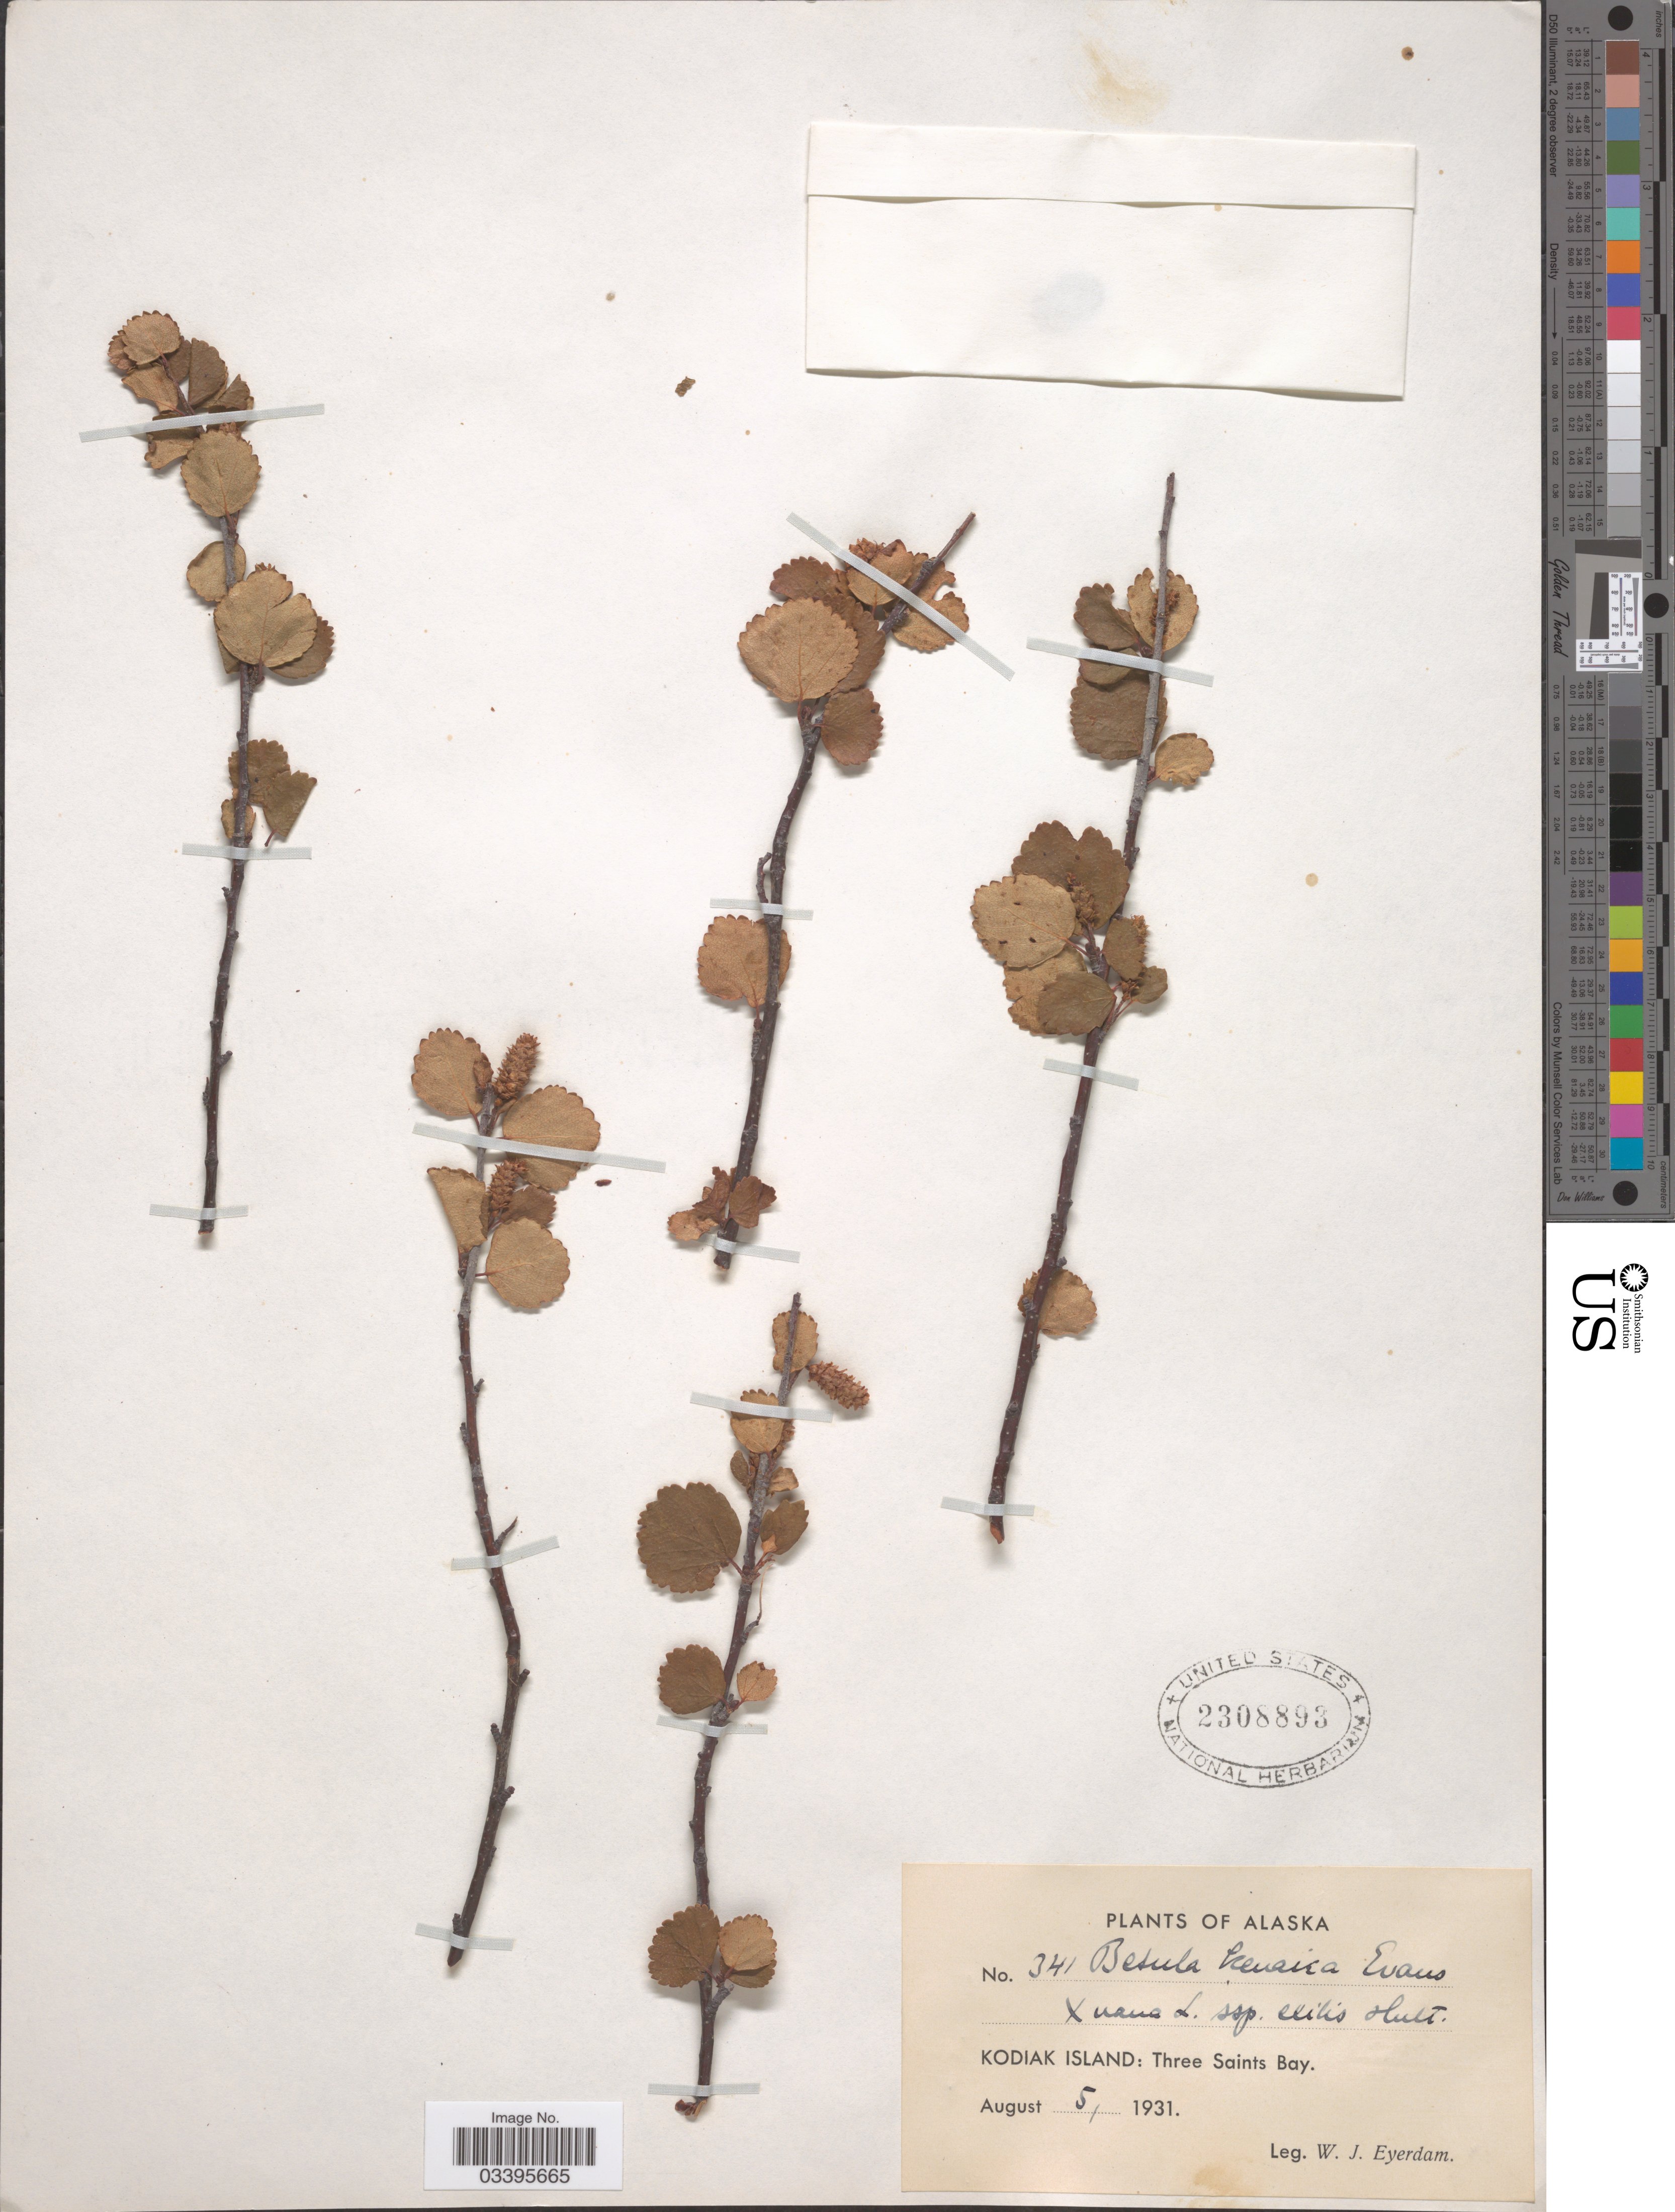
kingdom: Plantae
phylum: Tracheophyta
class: Magnoliopsida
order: Fagales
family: Betulaceae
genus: Betula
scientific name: Betula kenaica x B. nana L.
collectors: W. J. Eyerdam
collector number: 341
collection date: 1931-08-05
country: United States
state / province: Alaska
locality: Kodiak Island: Three Saints Bay.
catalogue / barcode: US 2308893